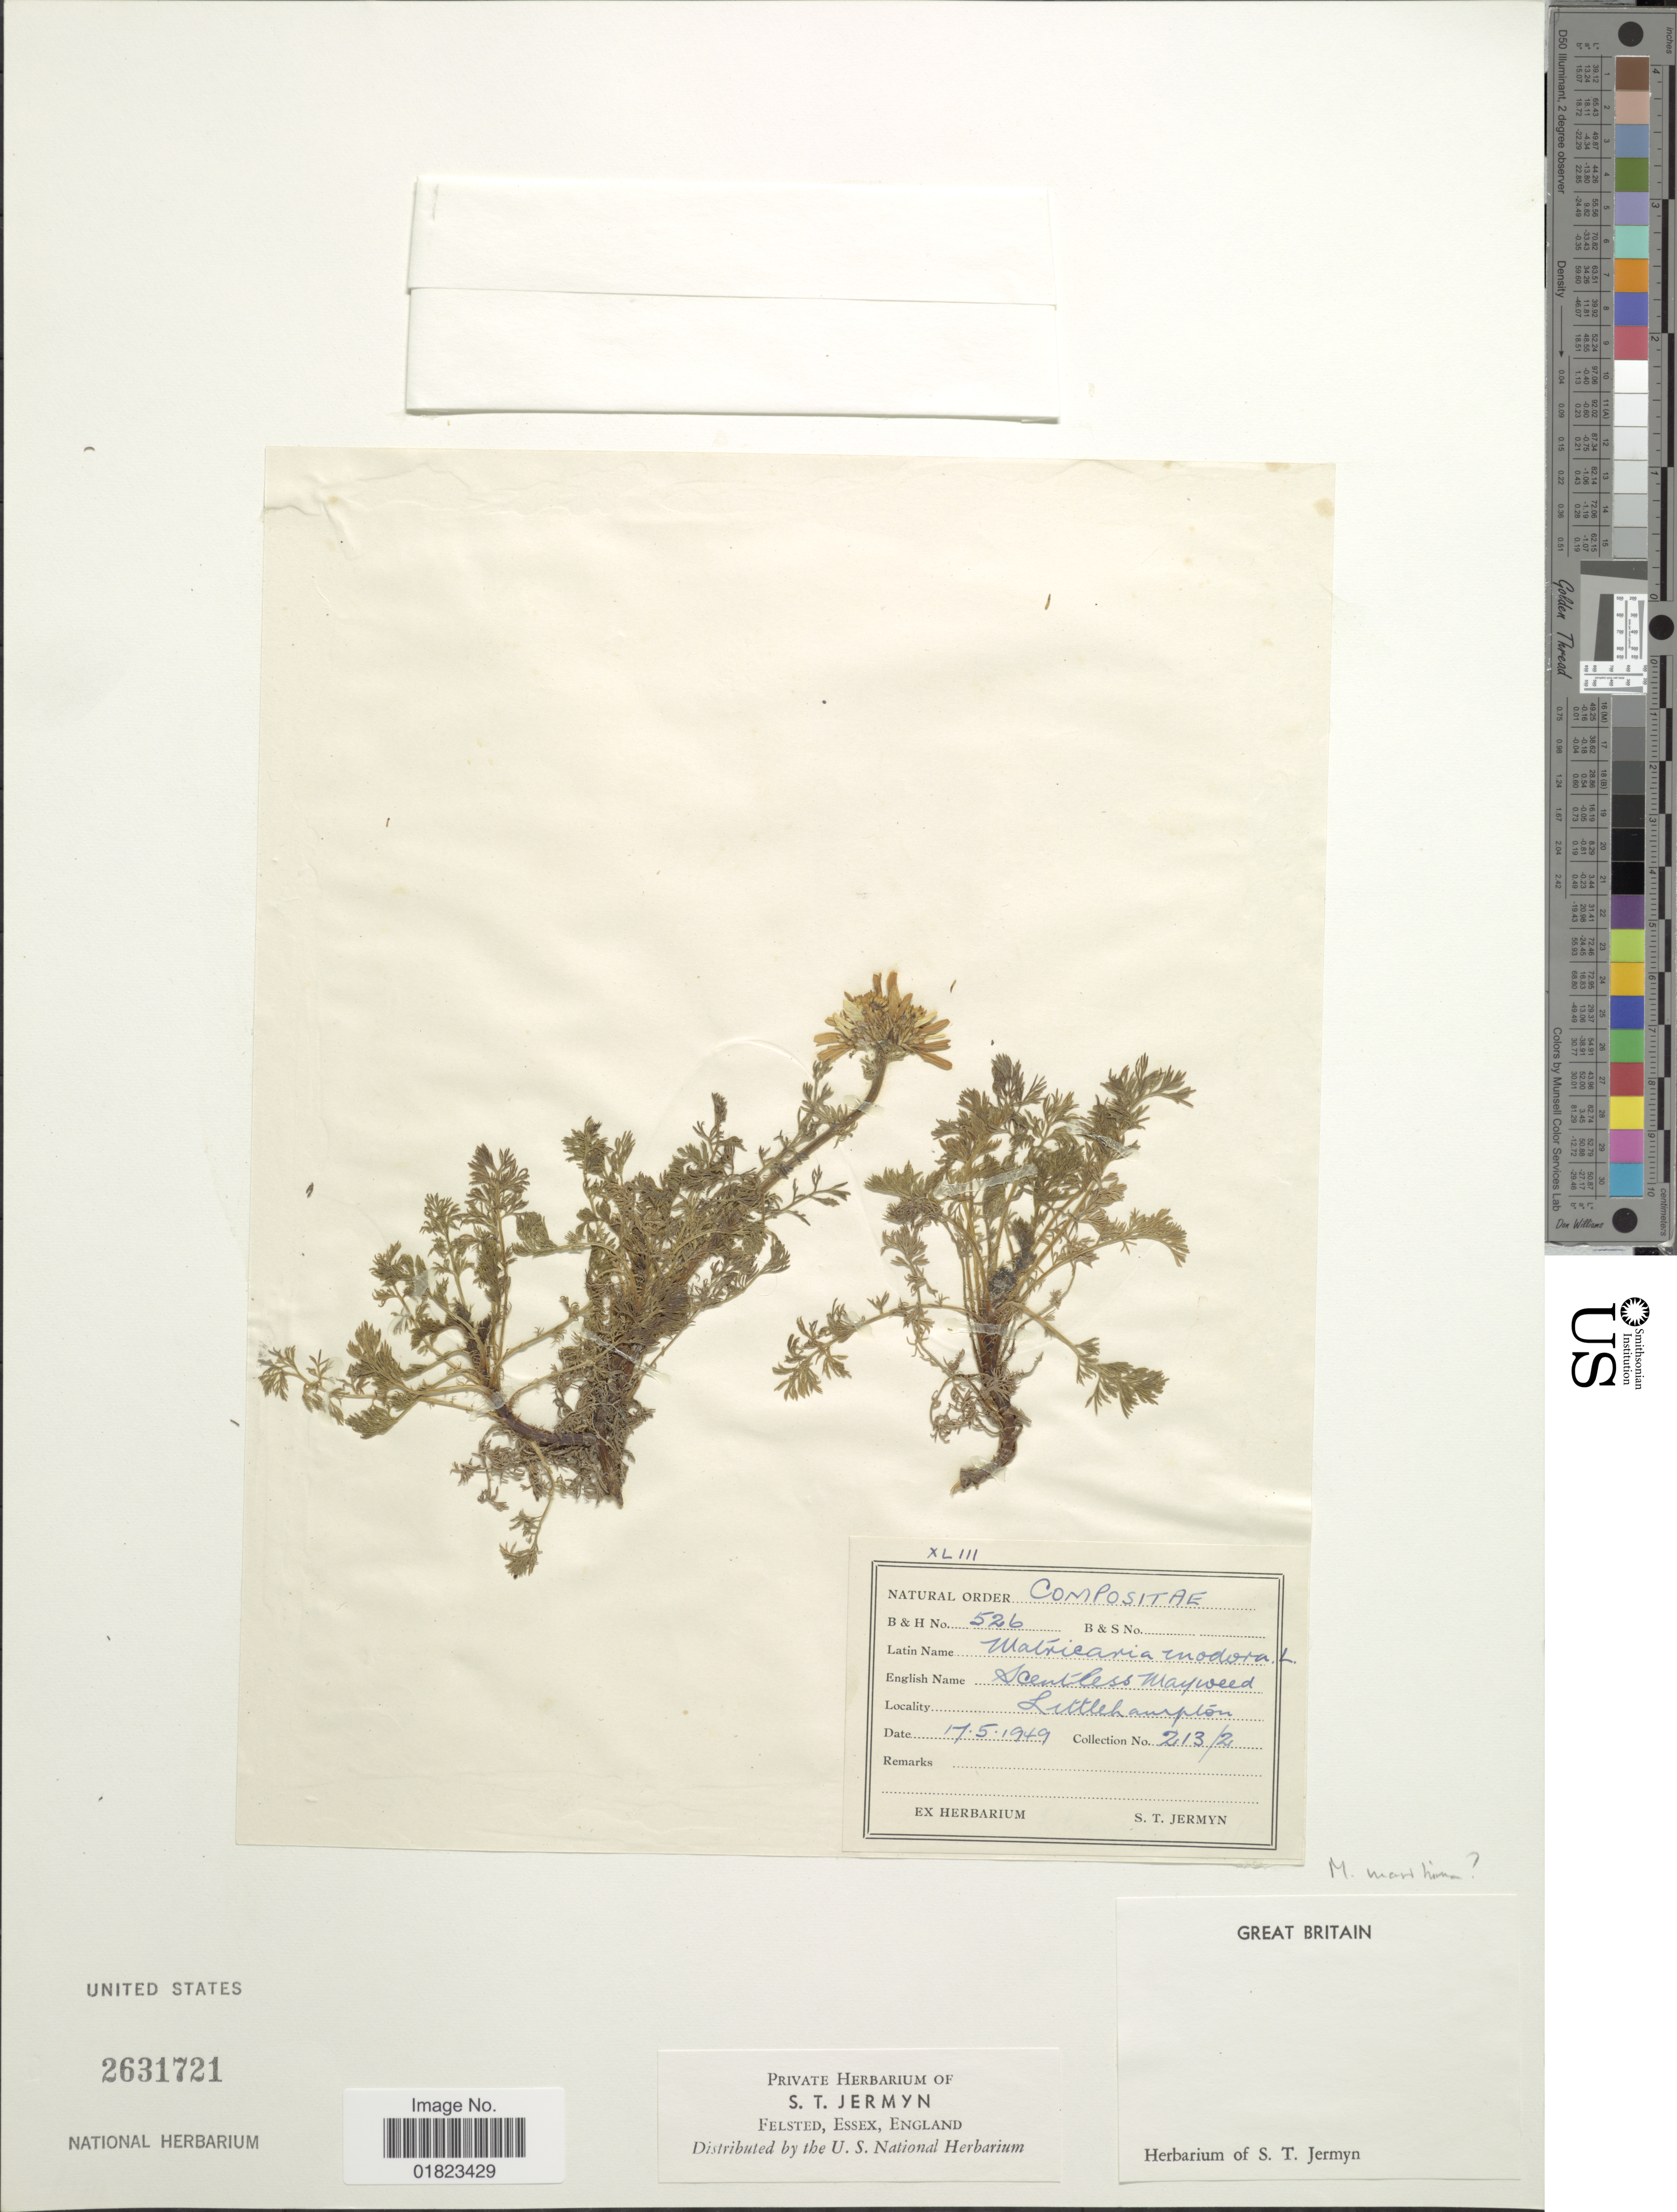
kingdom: Plantae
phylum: Tracheophyta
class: Magnoliopsida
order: Asterales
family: Asteraceae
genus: Tripleurospermum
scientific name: Tripleurospermum perforatum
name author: (Mérat) Laínz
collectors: S. Jermyn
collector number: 213/2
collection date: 1949-05-17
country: United Kingdom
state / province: England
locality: Little hampton, Great Britain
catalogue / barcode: US 2631721